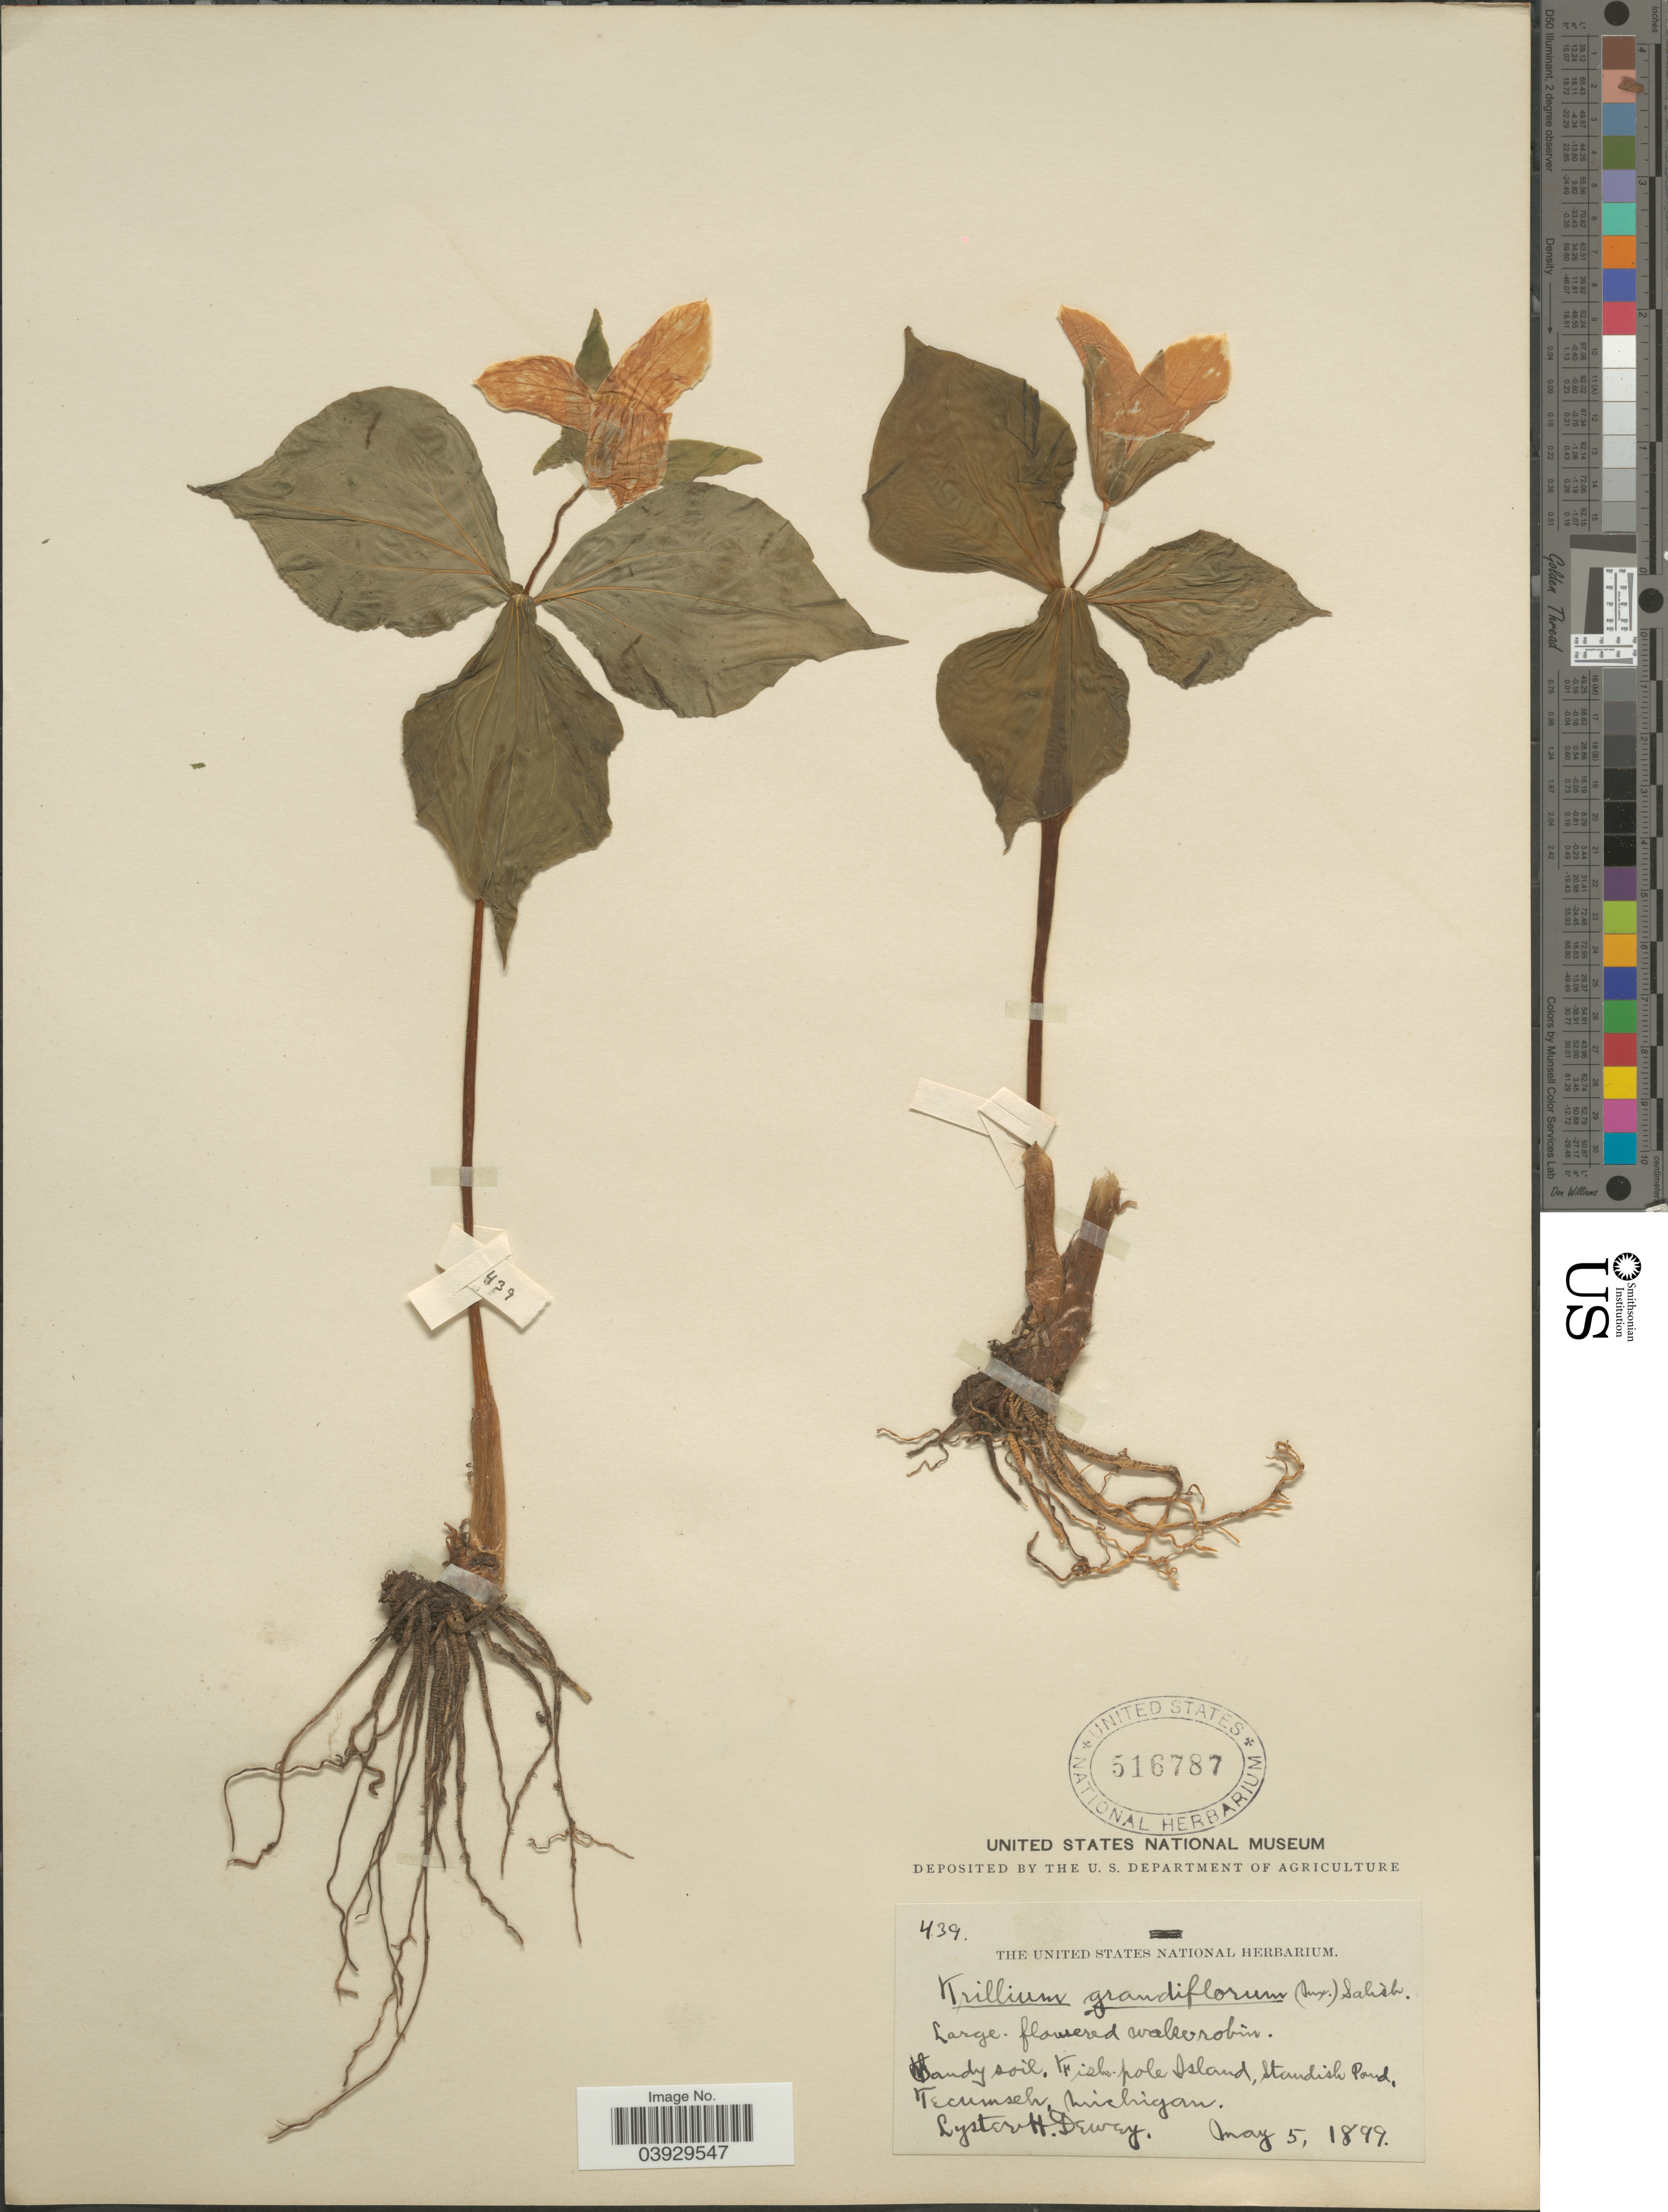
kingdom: Plantae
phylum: Tracheophyta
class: Liliopsida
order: Liliales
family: Melanthiaceae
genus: Trillium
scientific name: Trillium grandiflorum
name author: (Michx.) Salisb.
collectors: L. H. Dewey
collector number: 439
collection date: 1899-05-05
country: United States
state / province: Michigan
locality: Fish-pole Island, Standish Pond, Tecumseh.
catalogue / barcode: US 516787